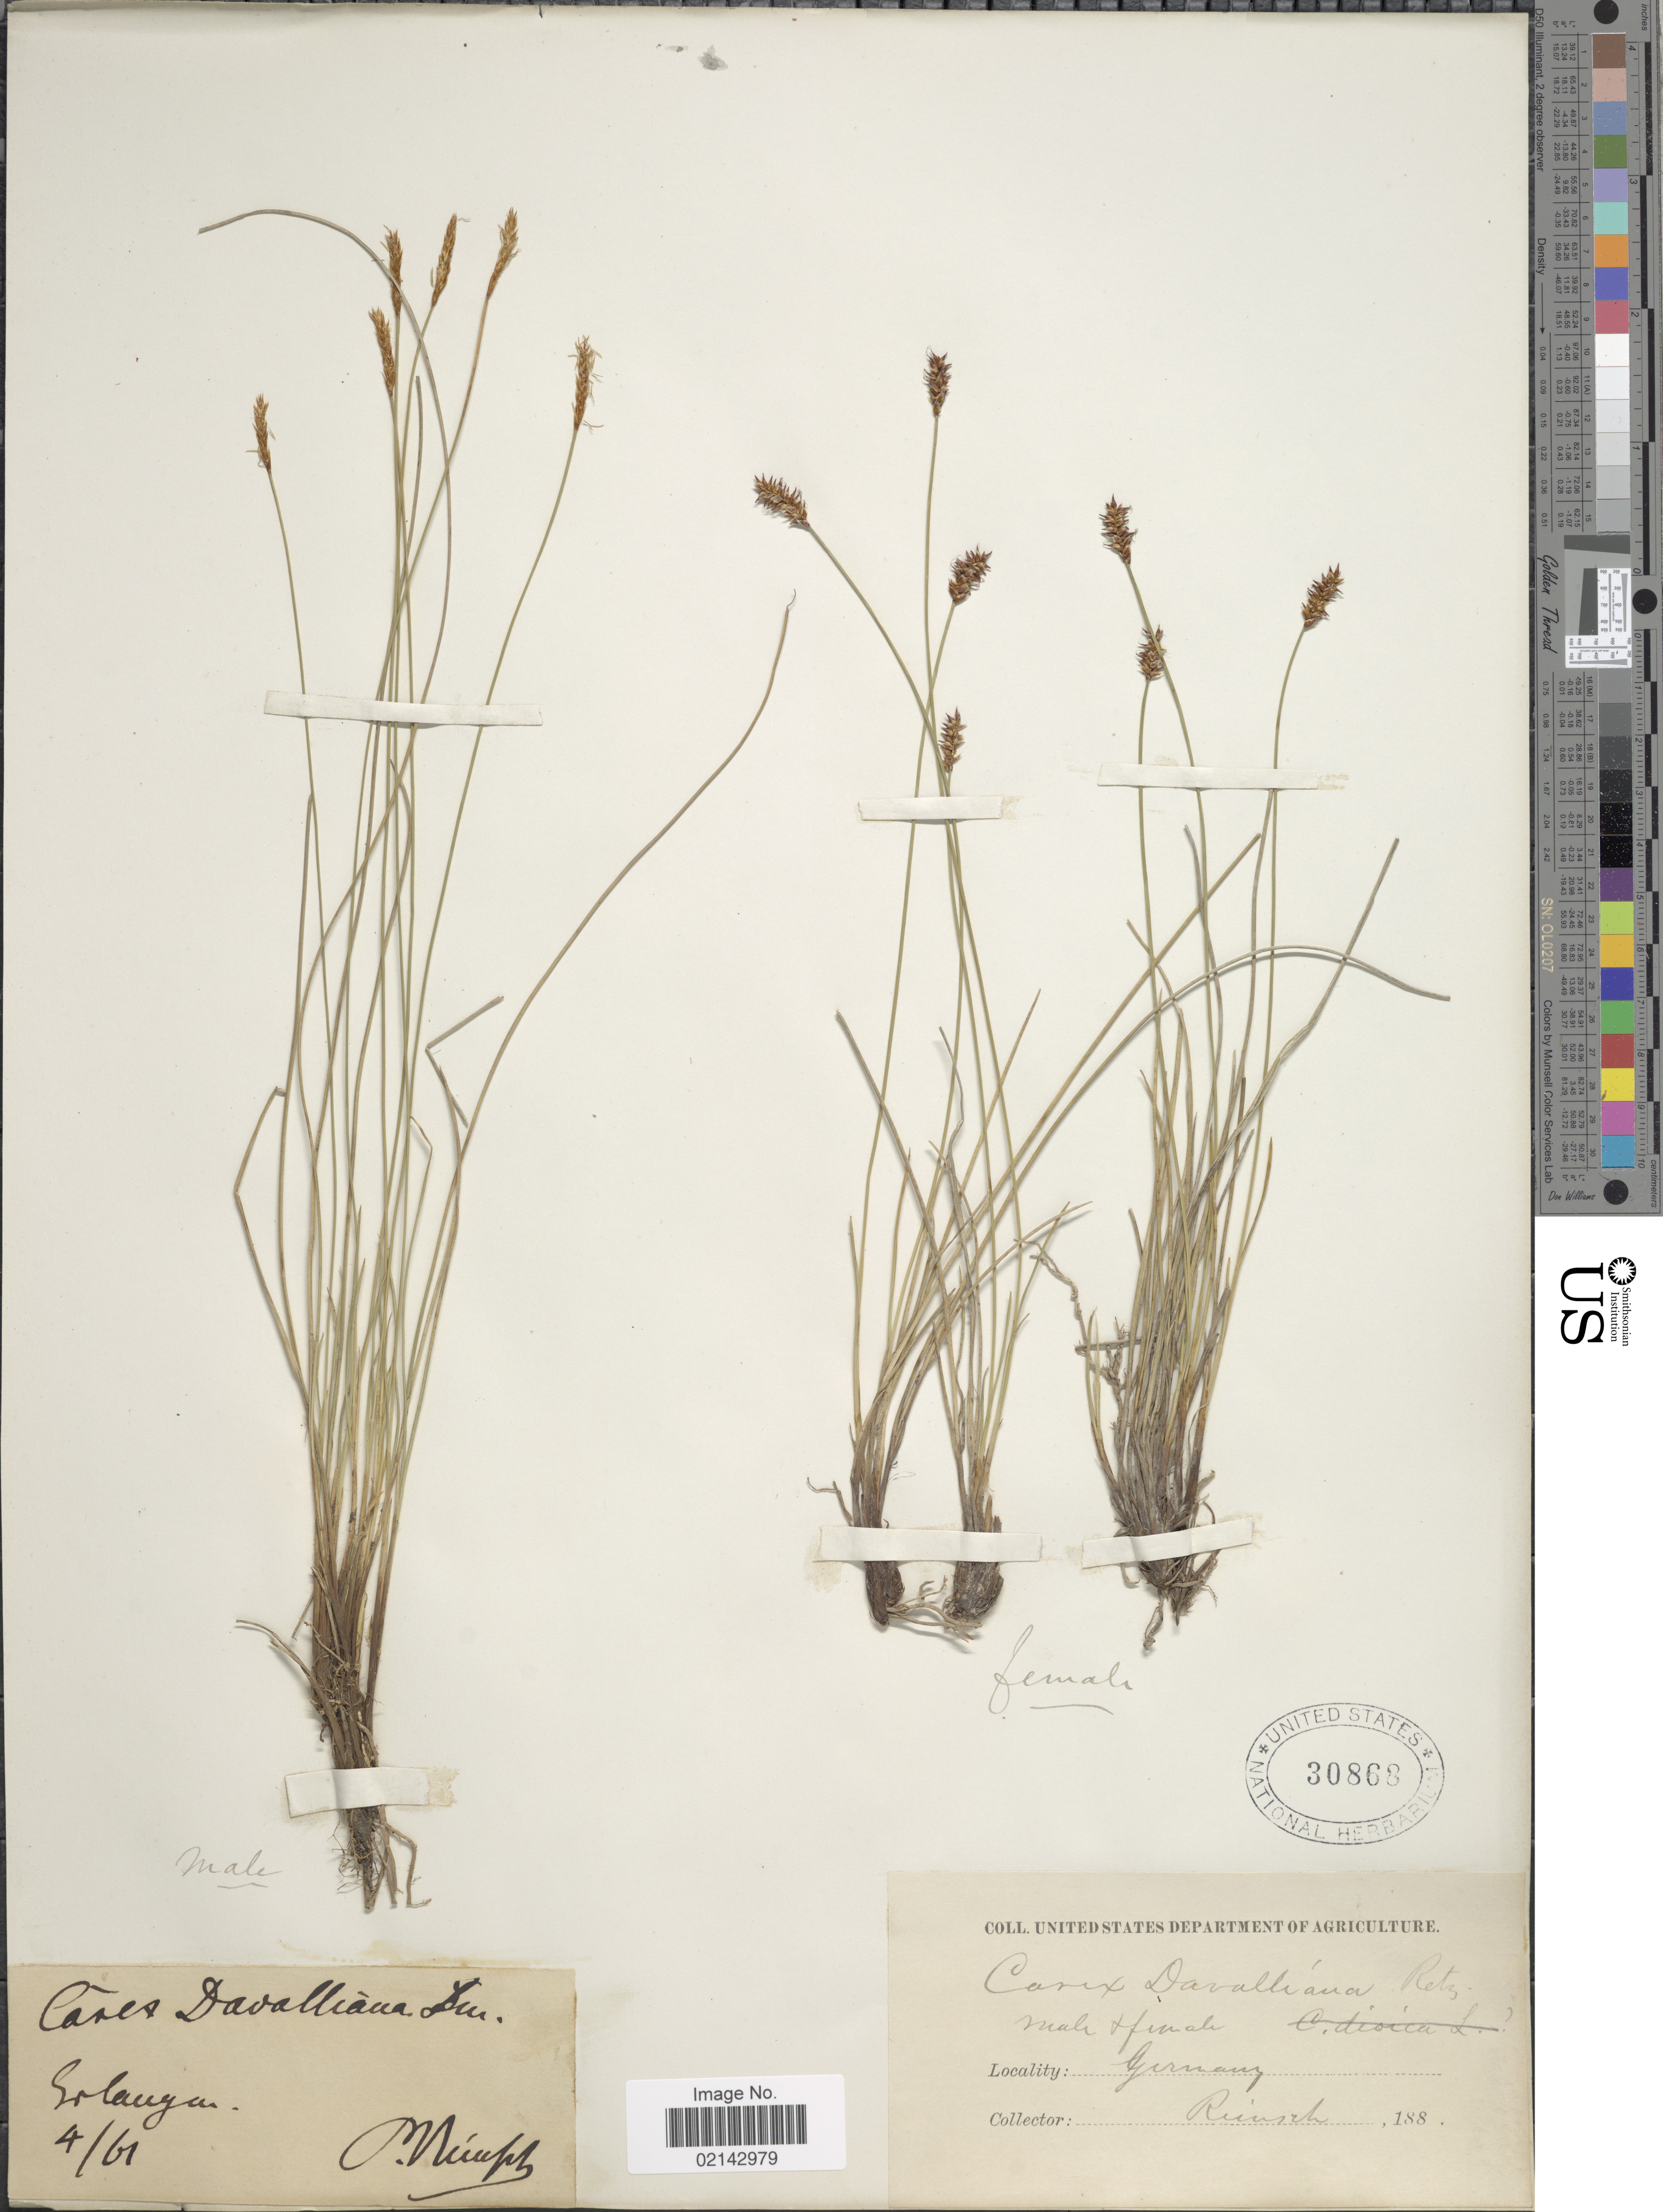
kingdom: Plantae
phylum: Tracheophyta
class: Liliopsida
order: Poales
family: Cyperaceae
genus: Carex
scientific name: Carex davalliana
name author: Sm.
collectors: P.F. Reinsch (herbarium)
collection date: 1861-04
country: Germany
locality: Solaugan. [interpreted]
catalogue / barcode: US 30868